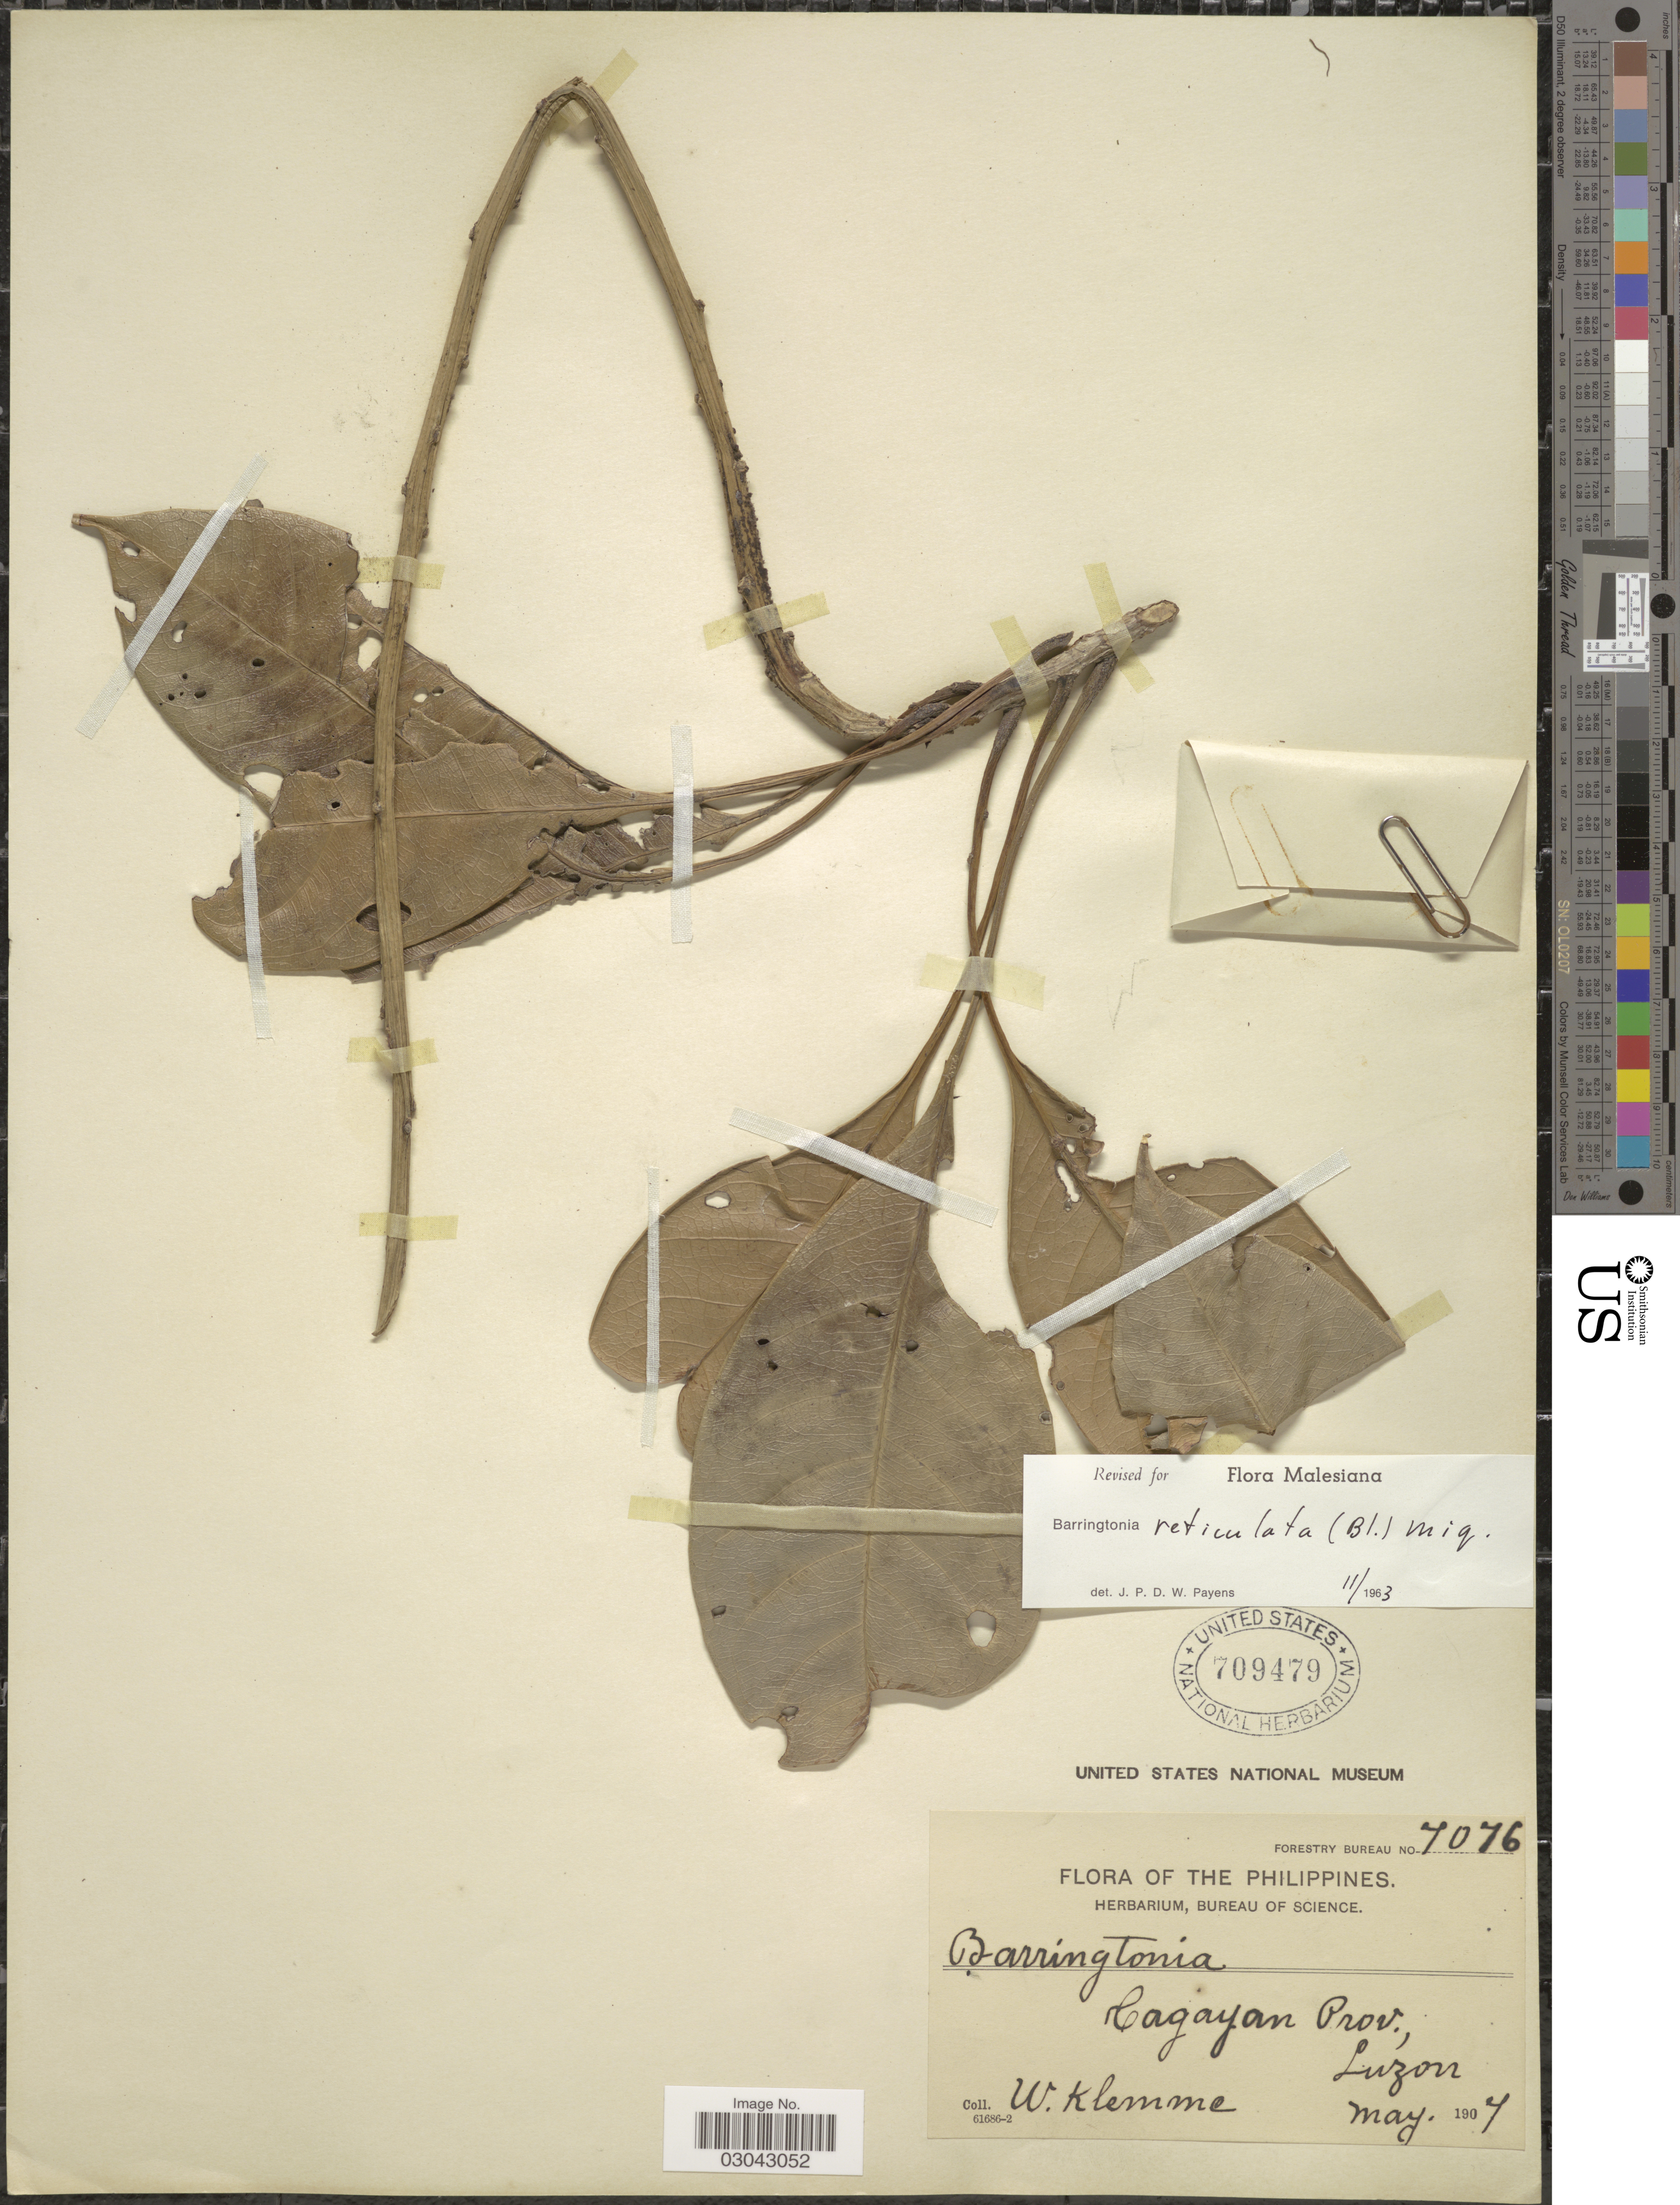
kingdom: Plantae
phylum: Tracheophyta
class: Magnoliopsida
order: Ericales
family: Lecythidaceae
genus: Barringtonia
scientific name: Barringtonia reticulata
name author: (Blume) Miq.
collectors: W. Klemme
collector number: Forestry Bureau 7076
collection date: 1907-05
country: Philippines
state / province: Cagayan Valley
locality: Cagayan Prov., Luzon.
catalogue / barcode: US 709479